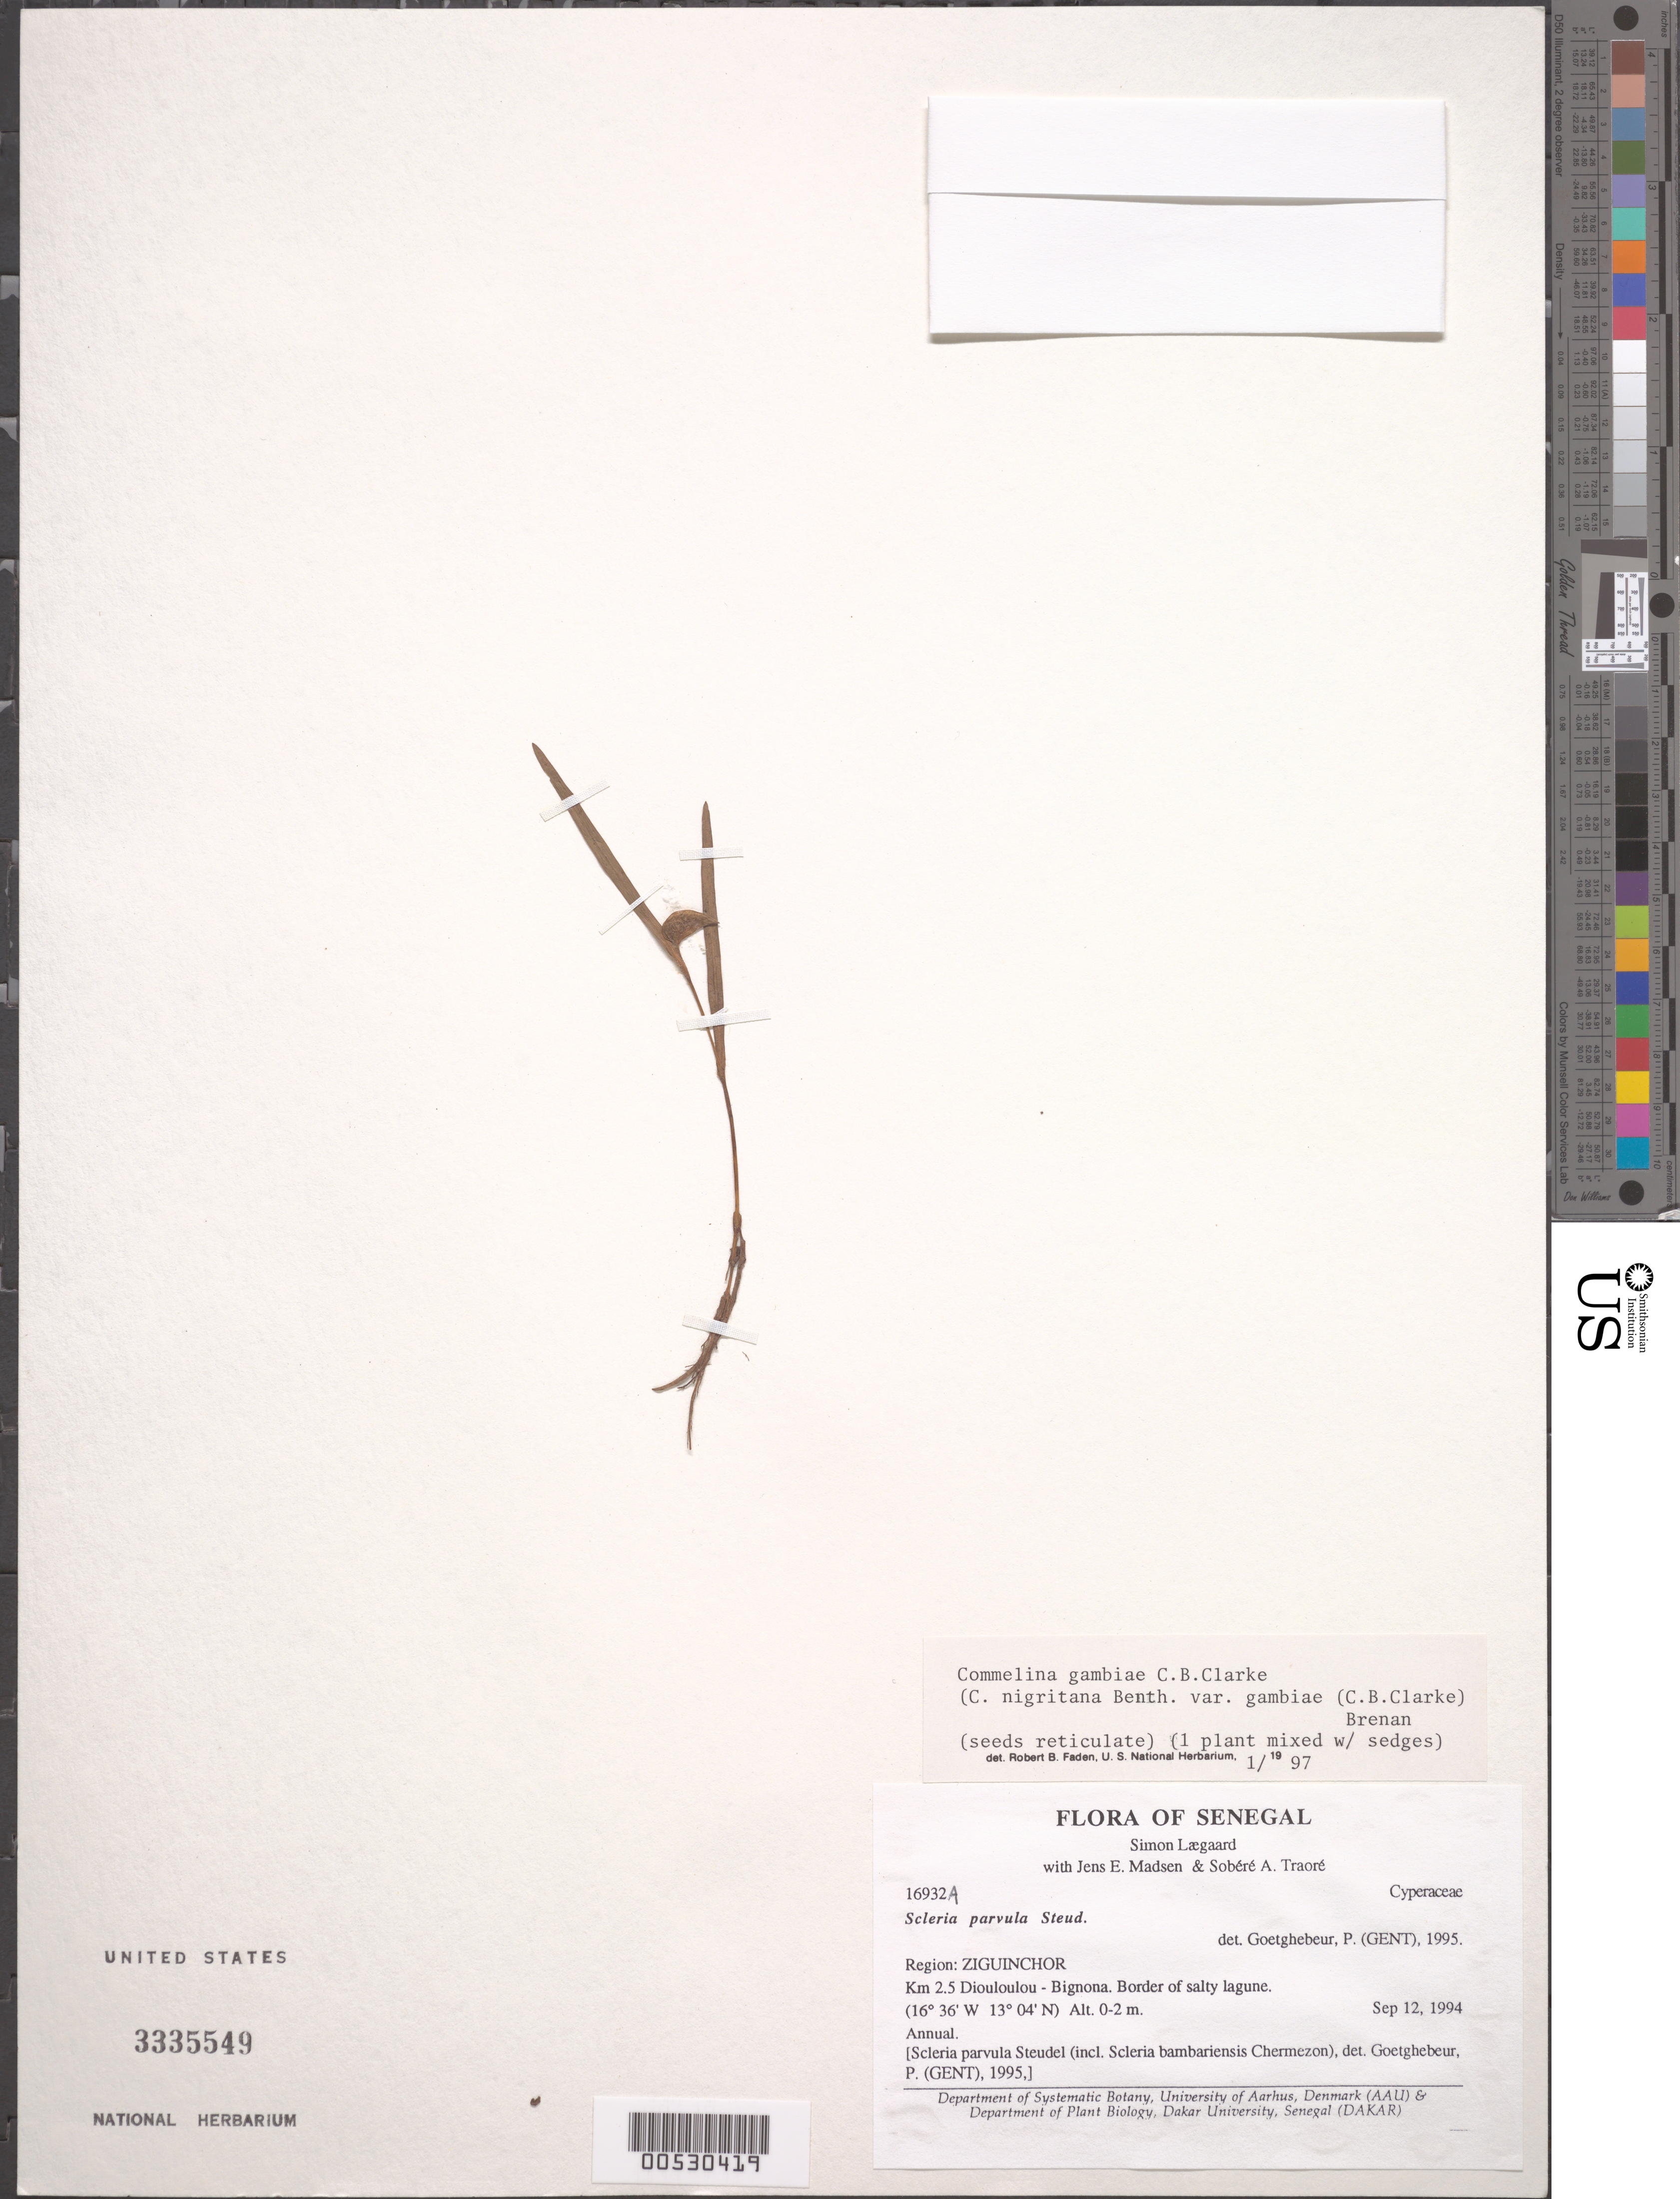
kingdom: Plantae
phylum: Tracheophyta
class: Liliopsida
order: Commelinales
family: Commelinaceae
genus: Commelina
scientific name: Commelina gambiae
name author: C.B. Clarke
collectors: S. Lægaard, J. E. Madsen & S. Traore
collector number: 16932a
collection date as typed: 12 Sep 1994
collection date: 1994-09-12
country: Senegal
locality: Ziguinchor, diouloulou-bignona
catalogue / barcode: US 3335549